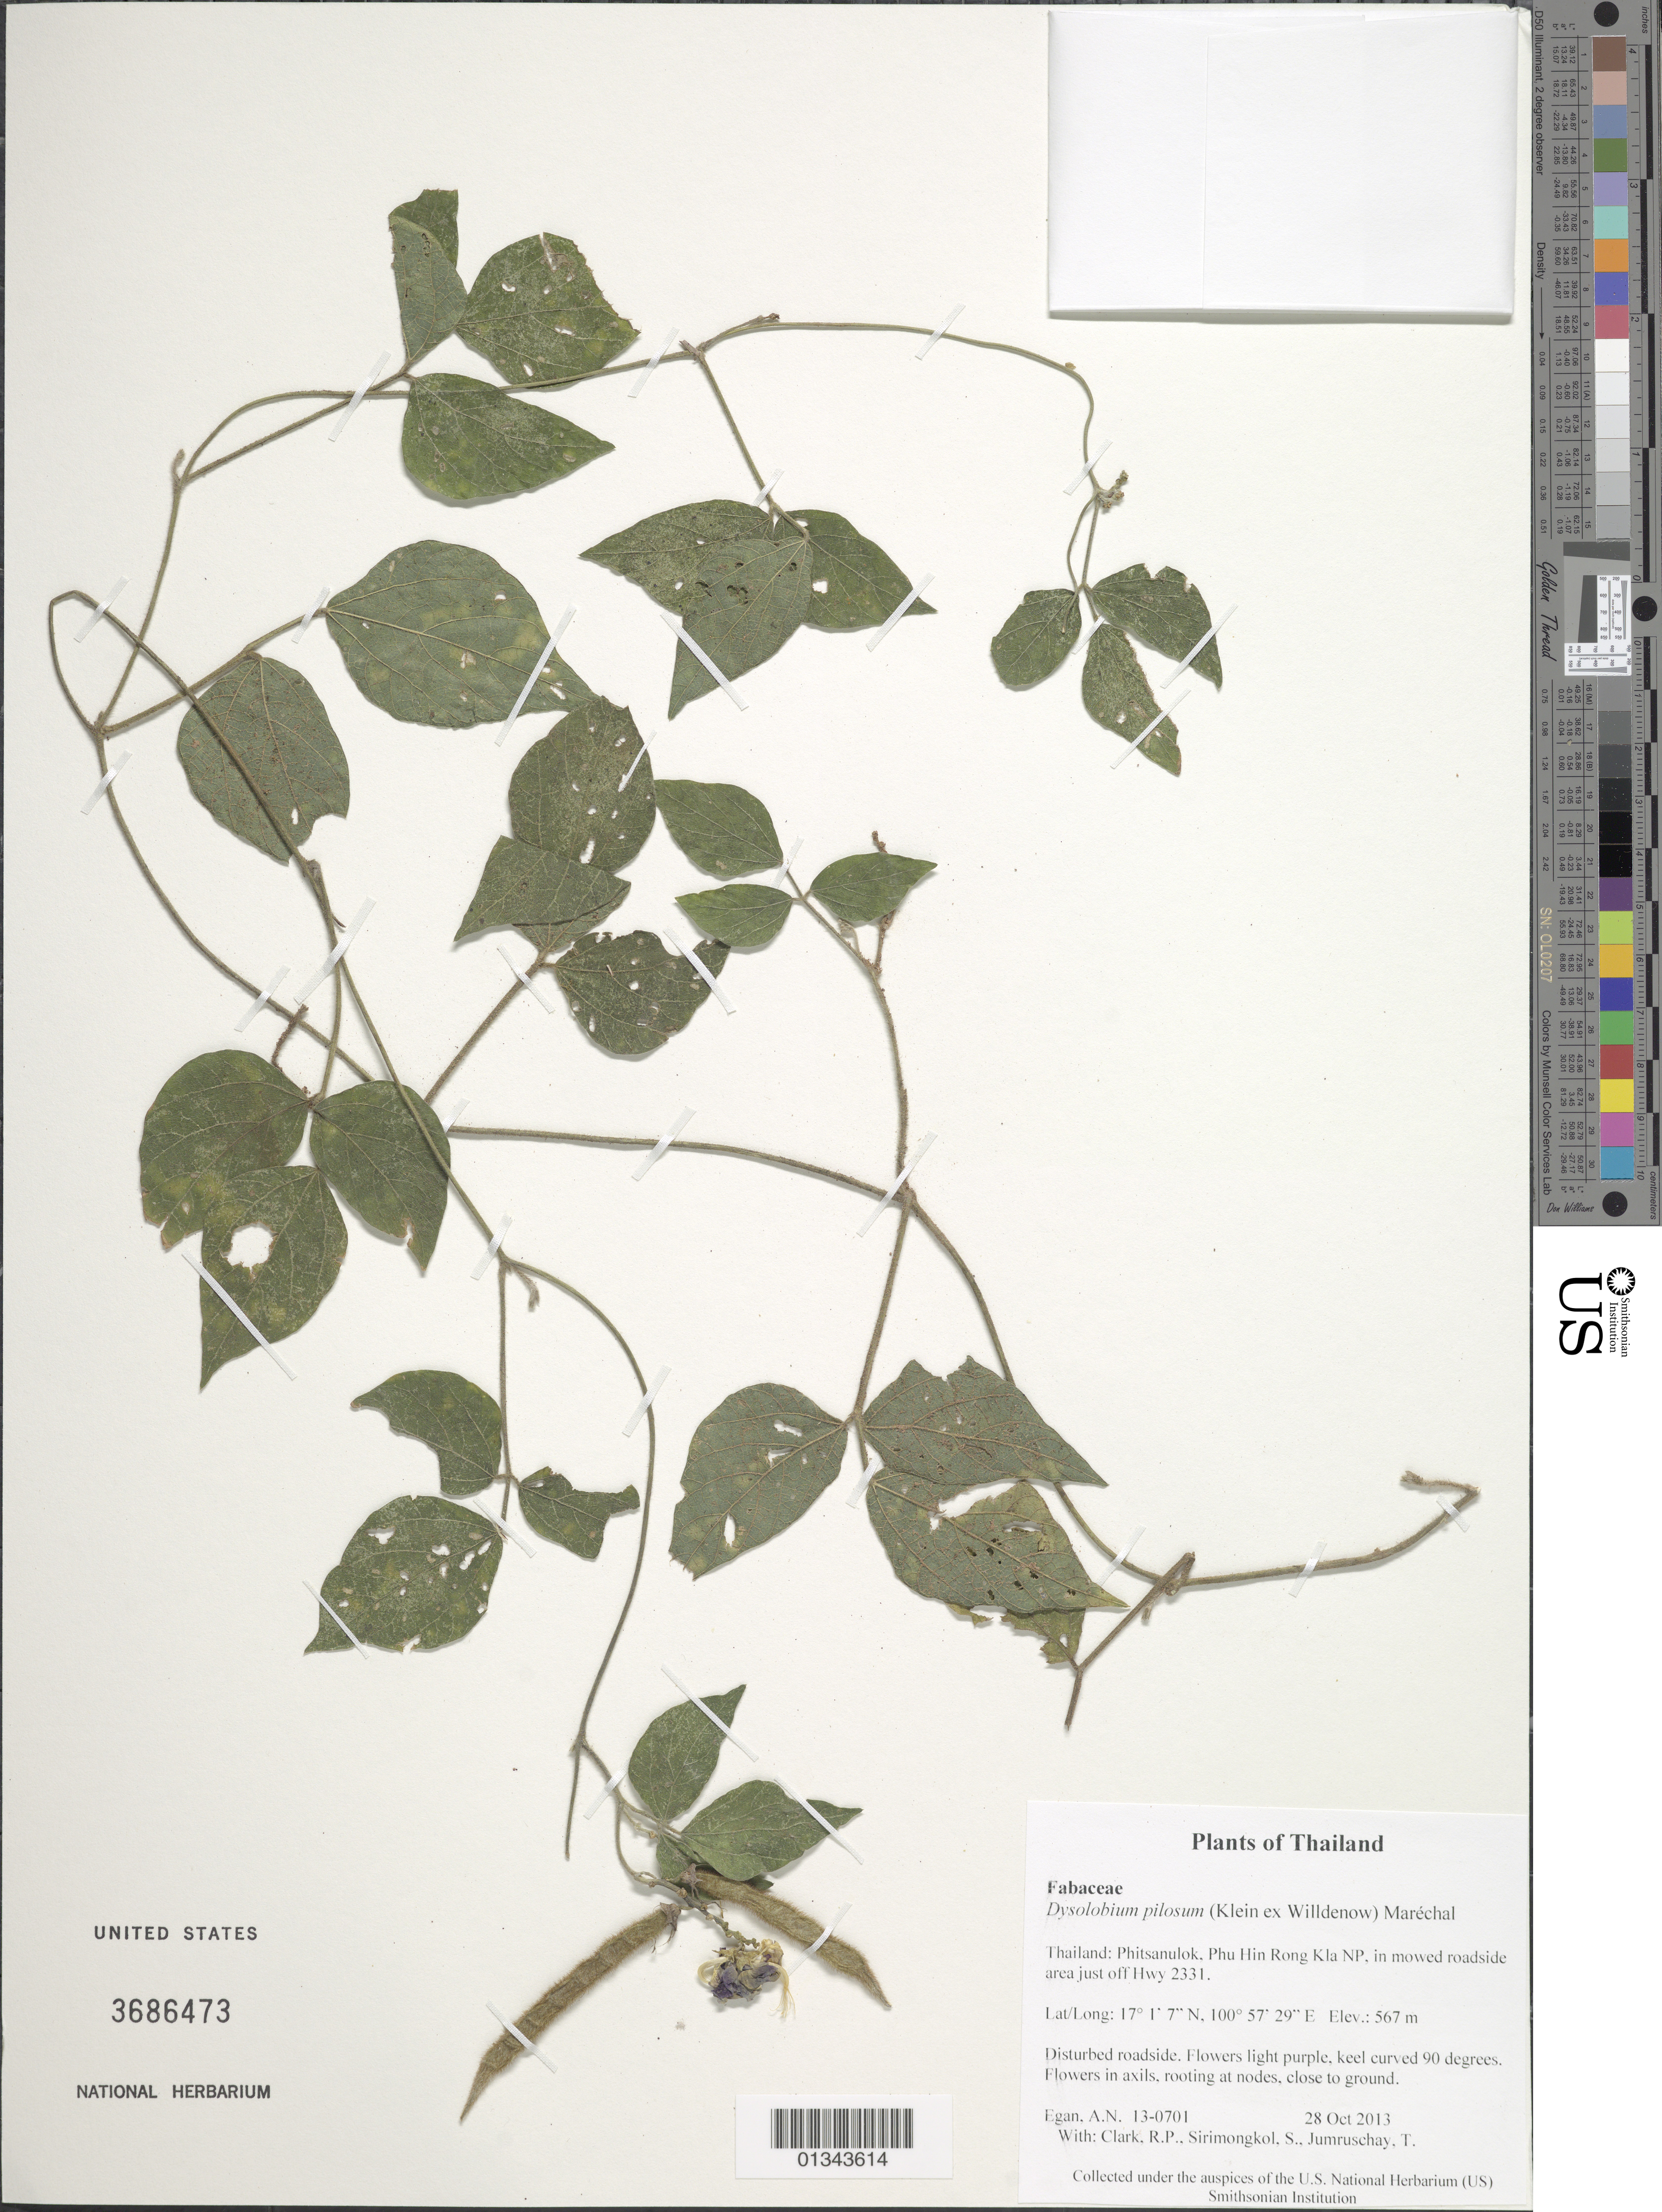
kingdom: Plantae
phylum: Tracheophyta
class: Magnoliopsida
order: Fabales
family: Fabaceae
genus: Dysolobium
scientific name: Dysolobium pilosum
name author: (Willd.) Maréchal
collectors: A. N. Egan, R. P. Clark, S. Sirimongkol & T. Jumruschay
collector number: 13-0701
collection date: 2013-10-28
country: Thailand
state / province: Phitsanulok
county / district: Nakhon Thai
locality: Phu Hin Rong Kla NP, in mowed roadside area just off Hwy 2331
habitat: Disturbed roadside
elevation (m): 567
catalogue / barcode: US 3686473